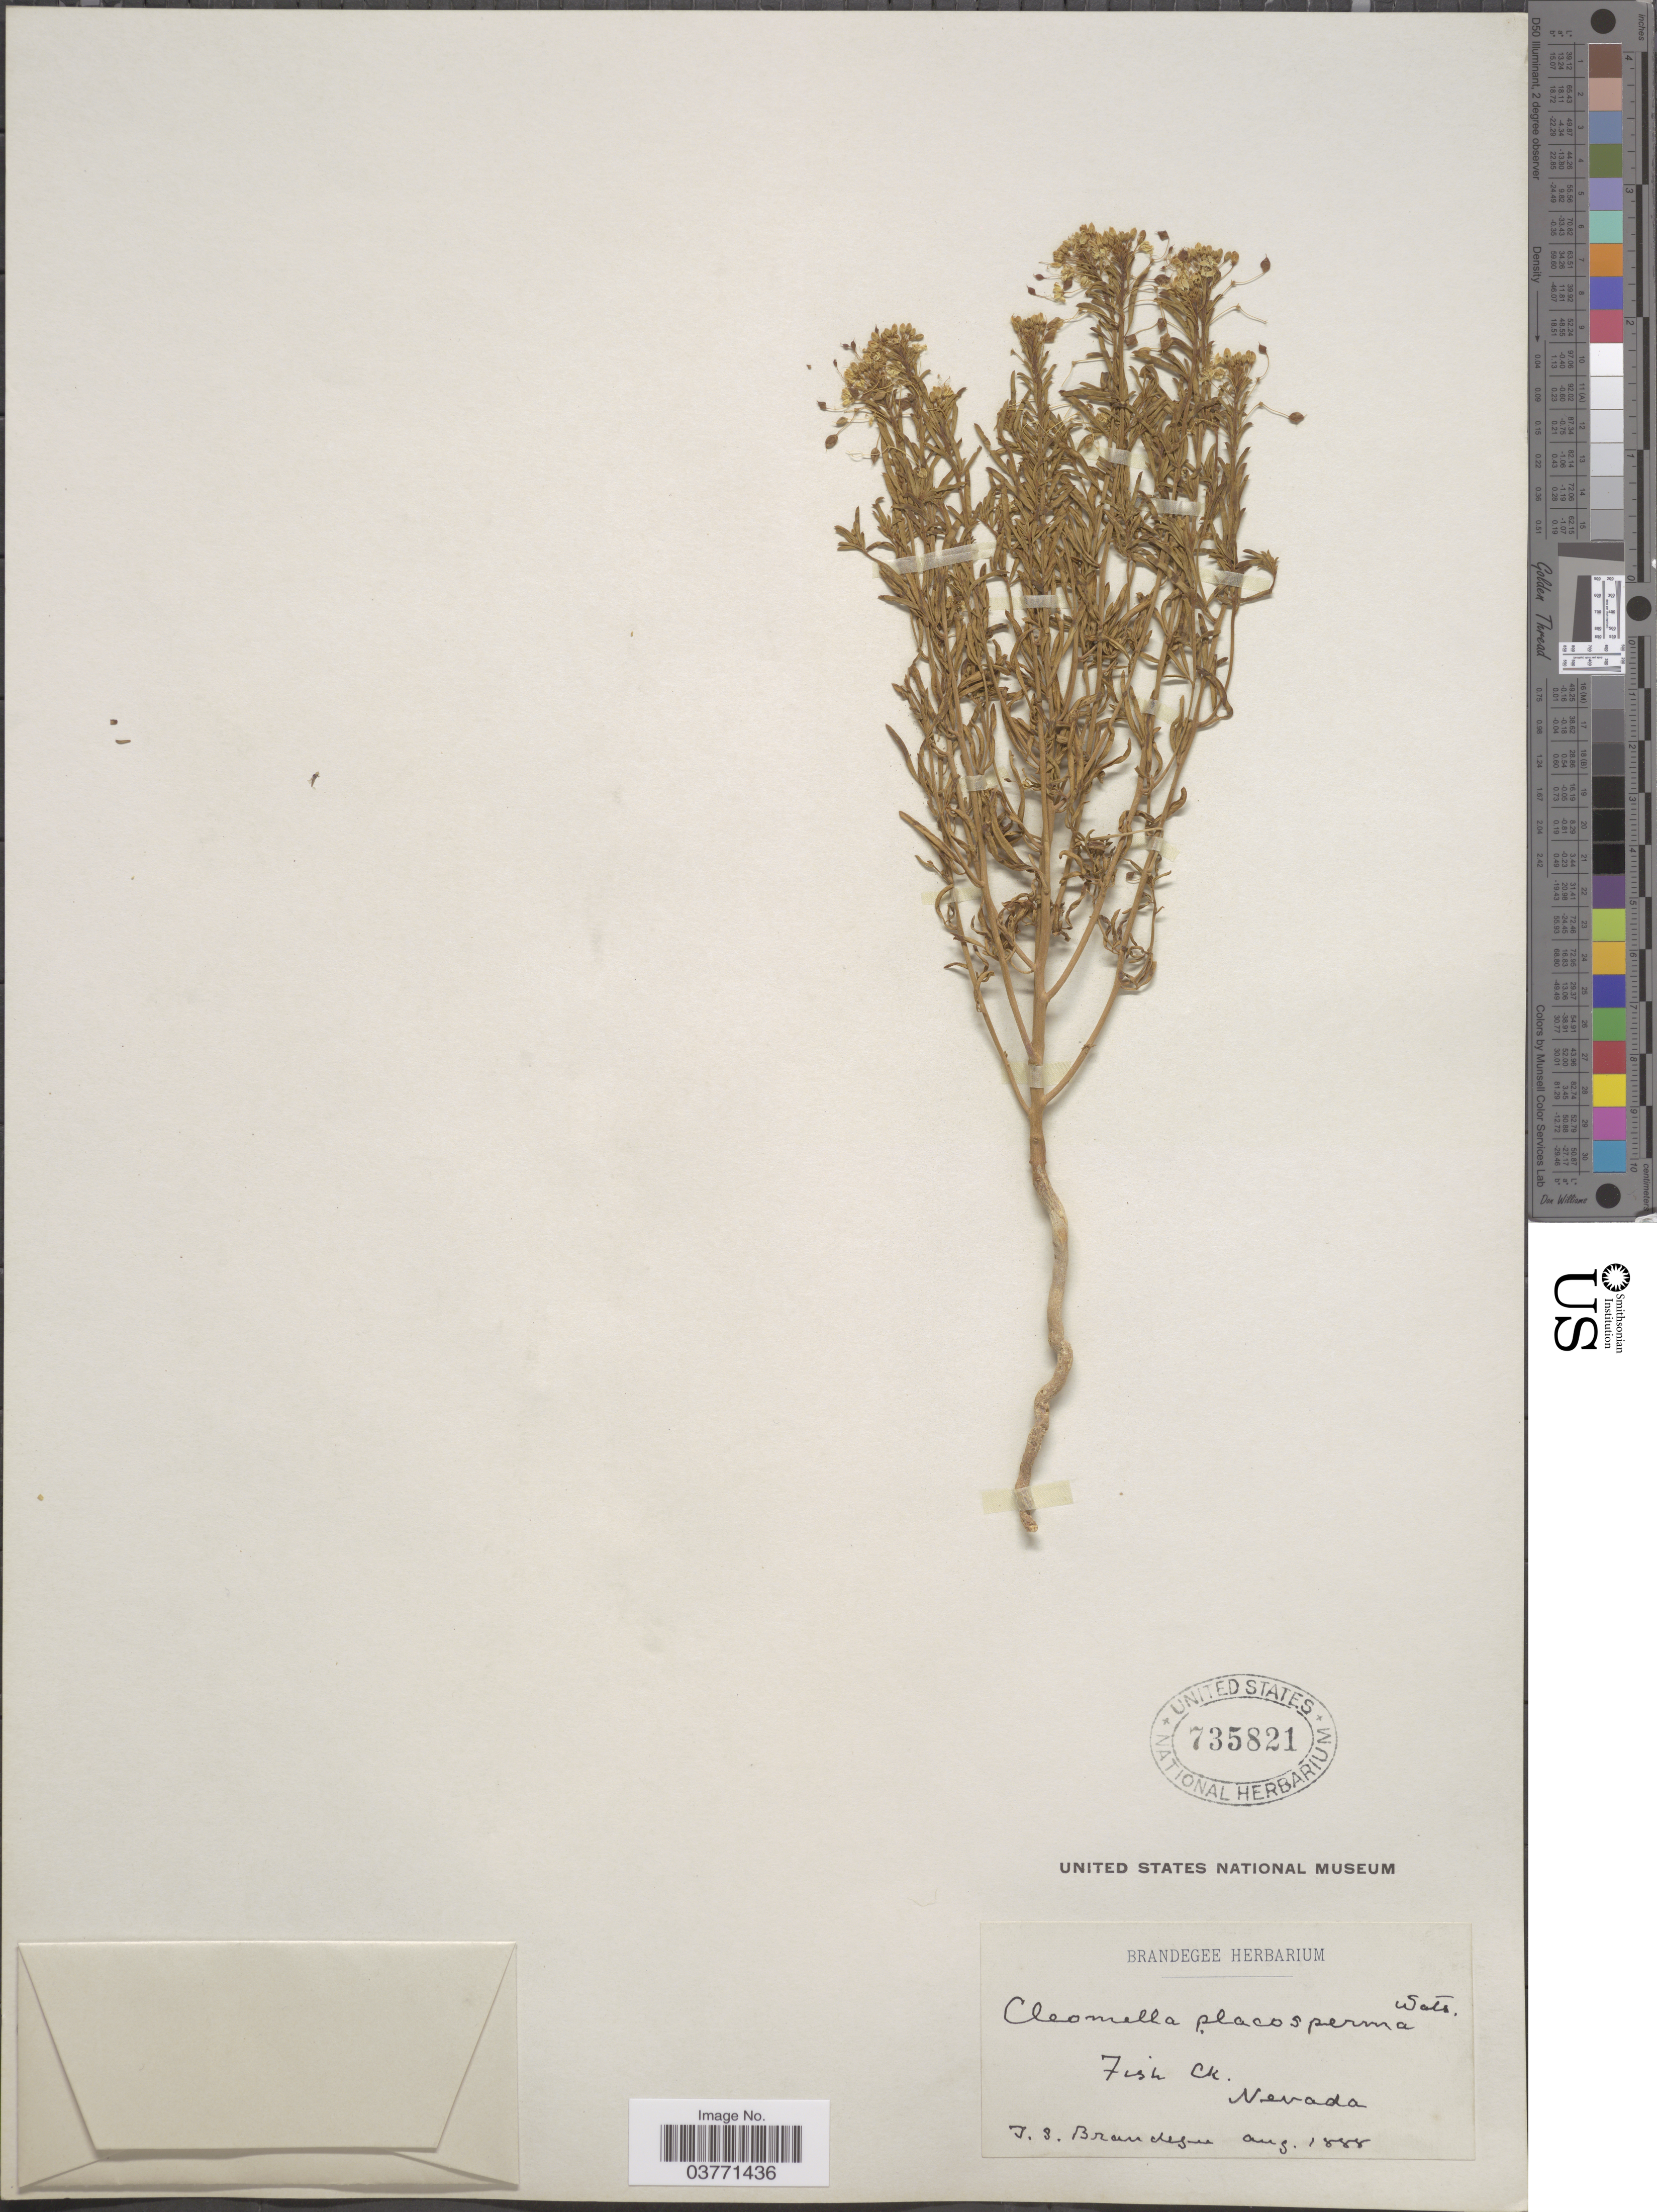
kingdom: Plantae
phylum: Tracheophyta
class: Magnoliopsida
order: Brassicales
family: Cleomaceae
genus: Cleomella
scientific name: Cleomella plocasperma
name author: S. Watson in C. King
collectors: J. S. Brandegee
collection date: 1888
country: United States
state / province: Nevada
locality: Fish Ck.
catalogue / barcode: US 735821